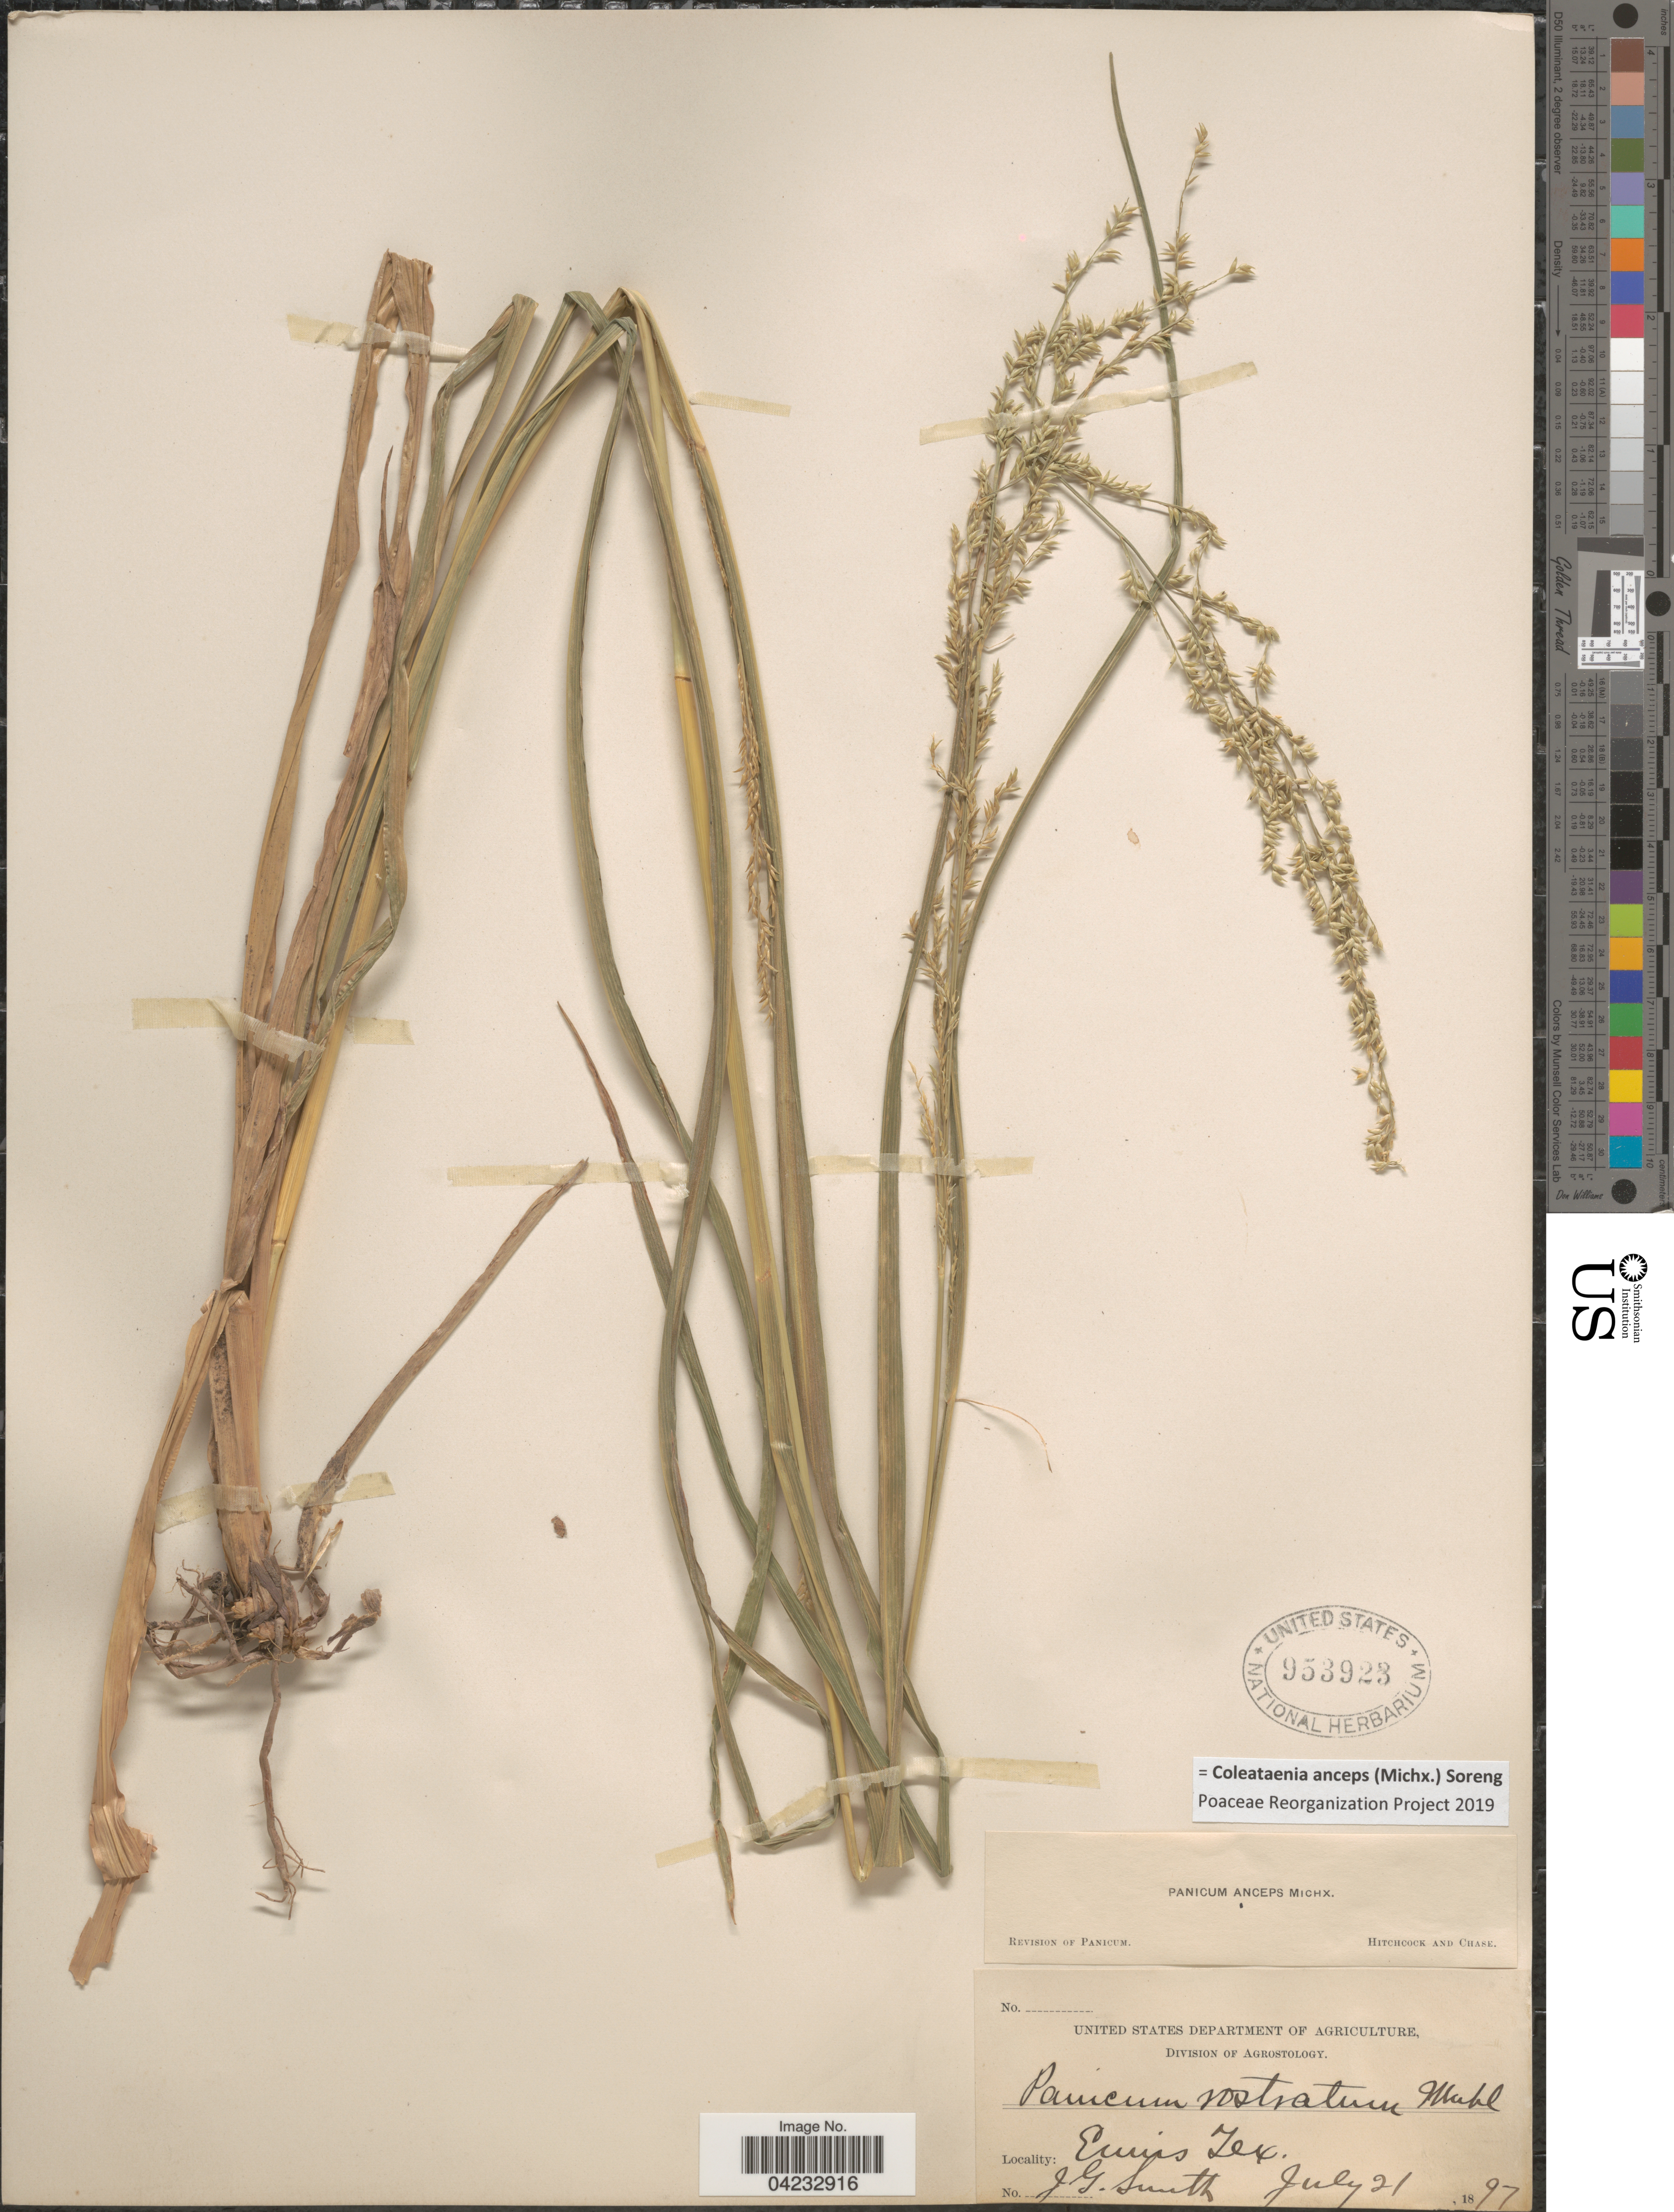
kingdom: Plantae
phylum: Tracheophyta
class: Liliopsida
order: Poales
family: Poaceae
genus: Coleataenia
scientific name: Coleataenia anceps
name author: (Michx.) Soreng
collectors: J. G. Smith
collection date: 1897-07-21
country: United States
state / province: Texas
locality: Ennis.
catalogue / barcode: US 953923